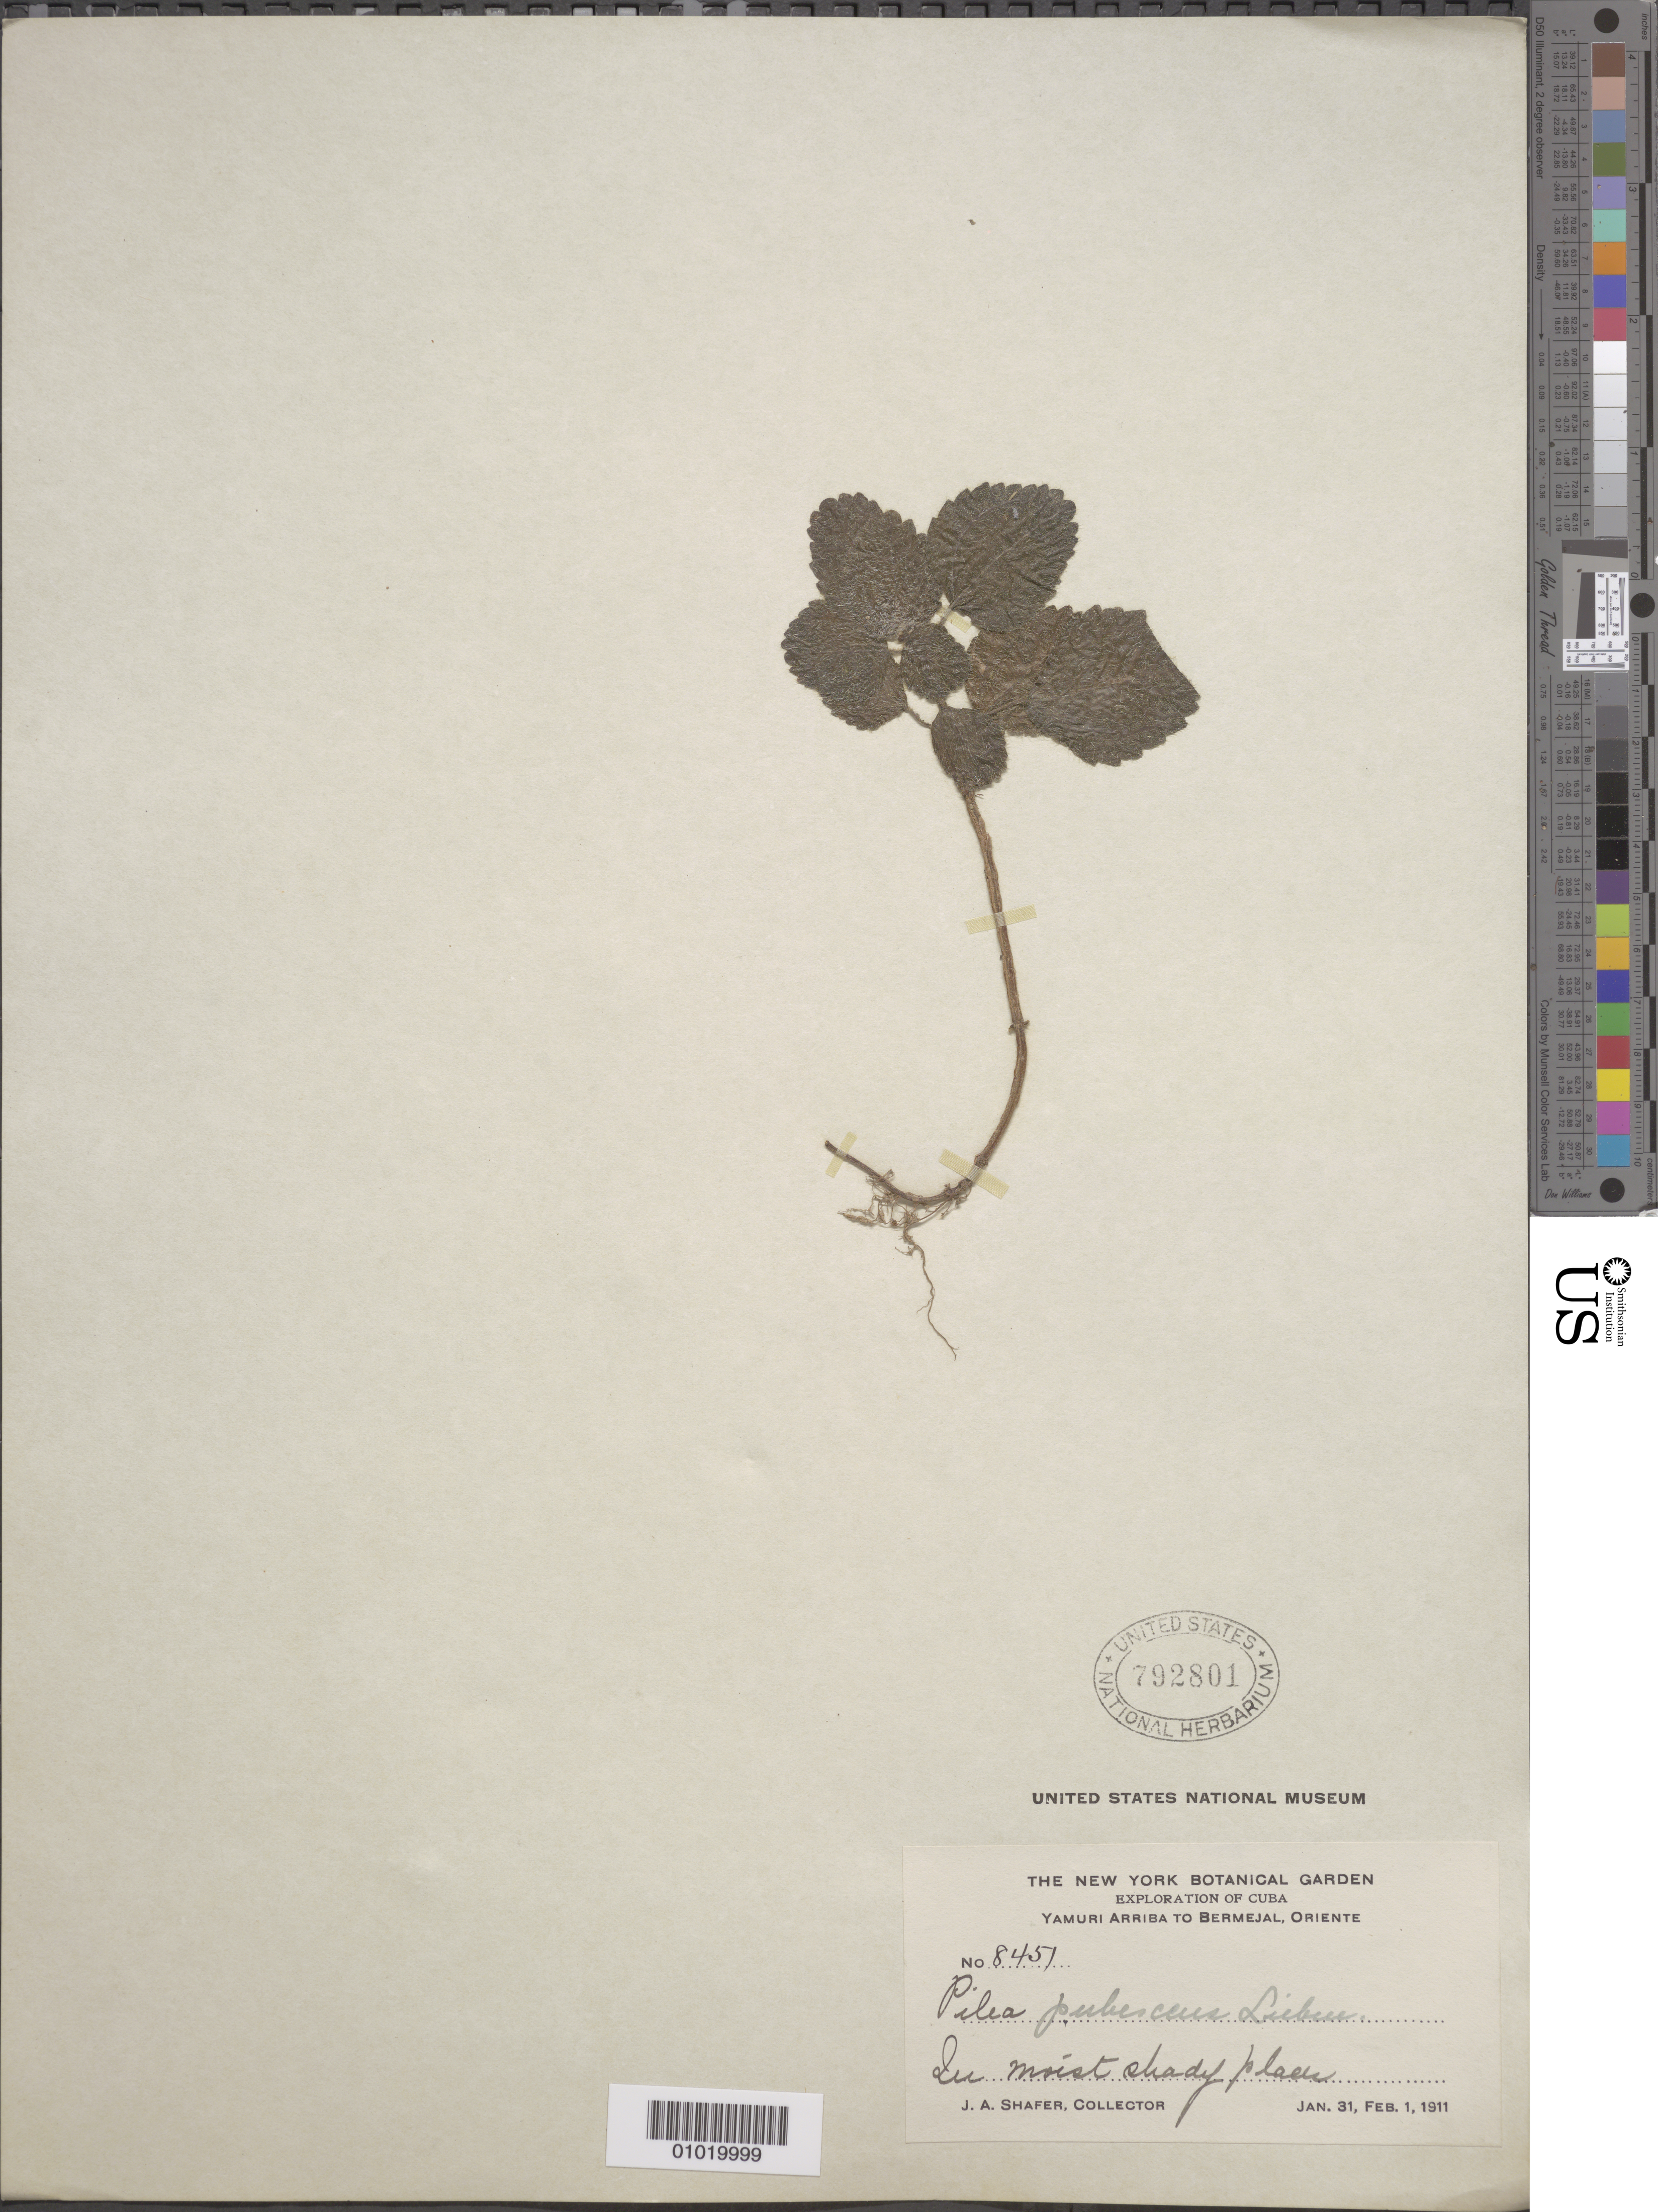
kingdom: Plantae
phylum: Tracheophyta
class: Magnoliopsida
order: Rosales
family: Urticaceae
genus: Pilea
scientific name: Pilea pubescens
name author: Liebm.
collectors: J. A. Shafer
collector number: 8451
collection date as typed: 31 Jan 1911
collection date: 1911-01-31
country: Cuba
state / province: Oriente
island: Cuba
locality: Yamuri Arriba to Bermejal, Oriente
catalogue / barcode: US 792801